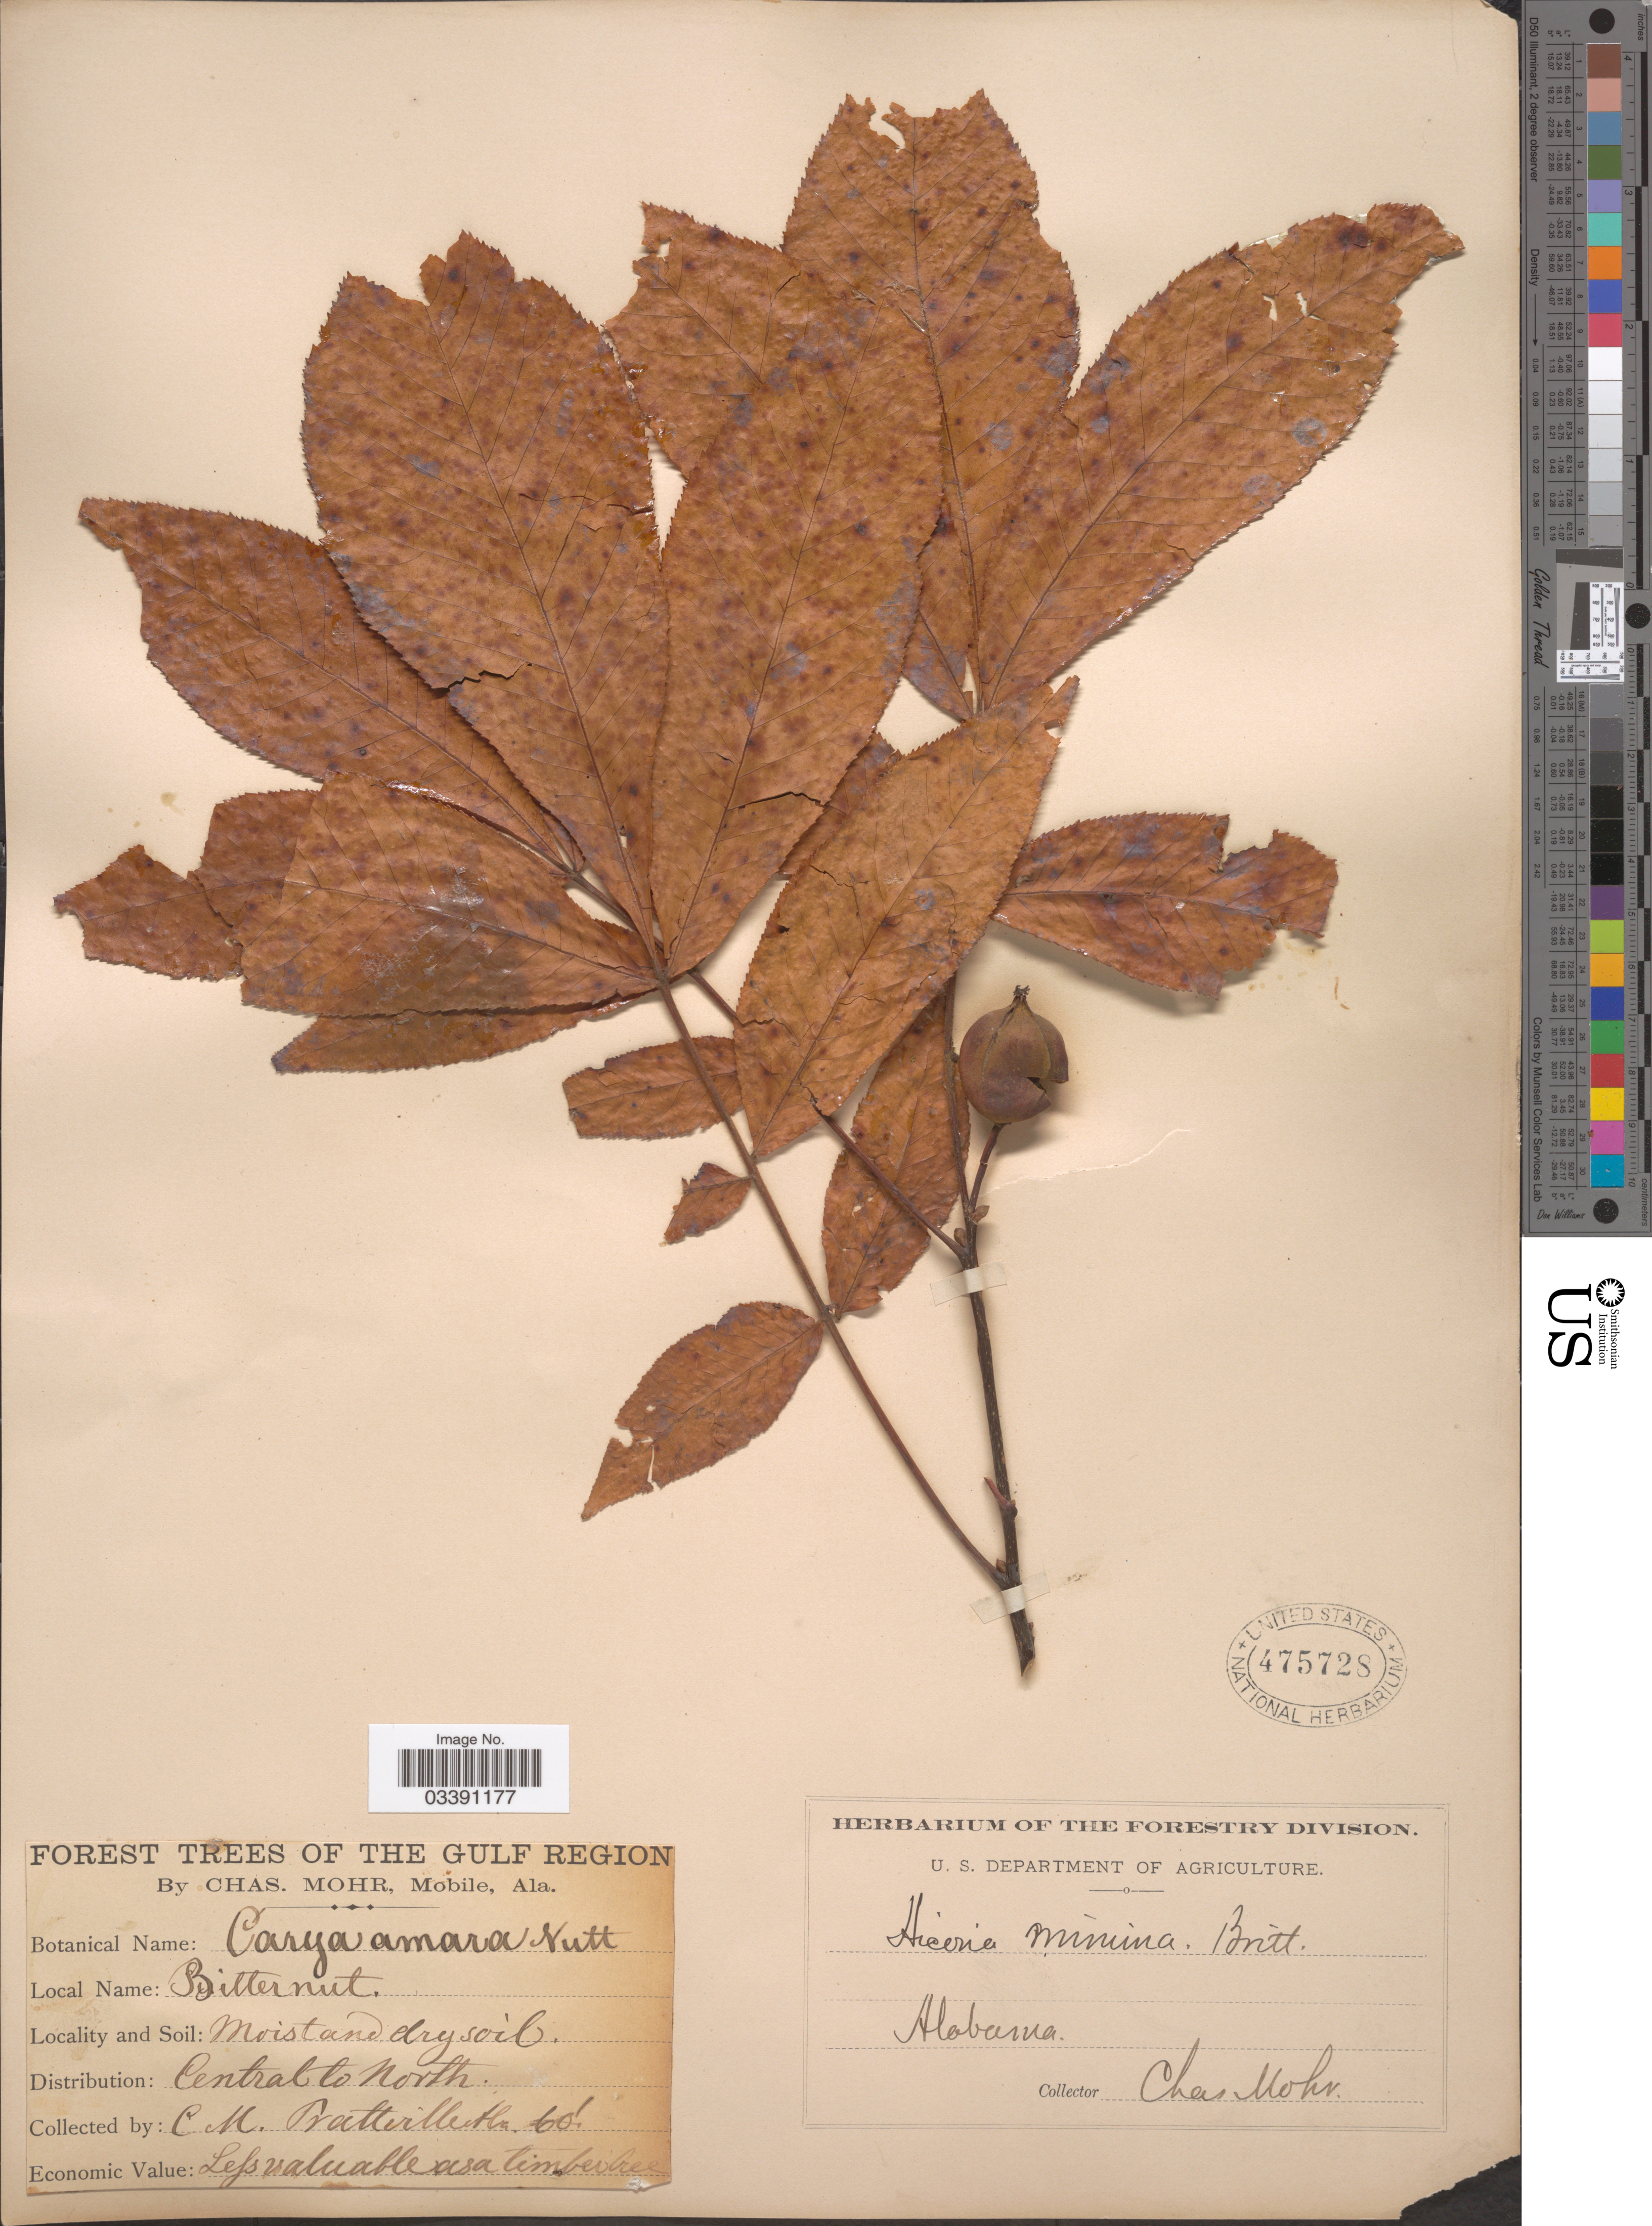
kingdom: Plantae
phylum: Tracheophyta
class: Magnoliopsida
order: Fagales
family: Juglandaceae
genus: Carya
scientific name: Carya cordiformis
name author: (Wangenh.) K. Koch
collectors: Mohr, C. T. (herbarium)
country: United States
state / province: Alabama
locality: The Gulf Region. Distribution: Central to North. Prattville.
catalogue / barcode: US 475728